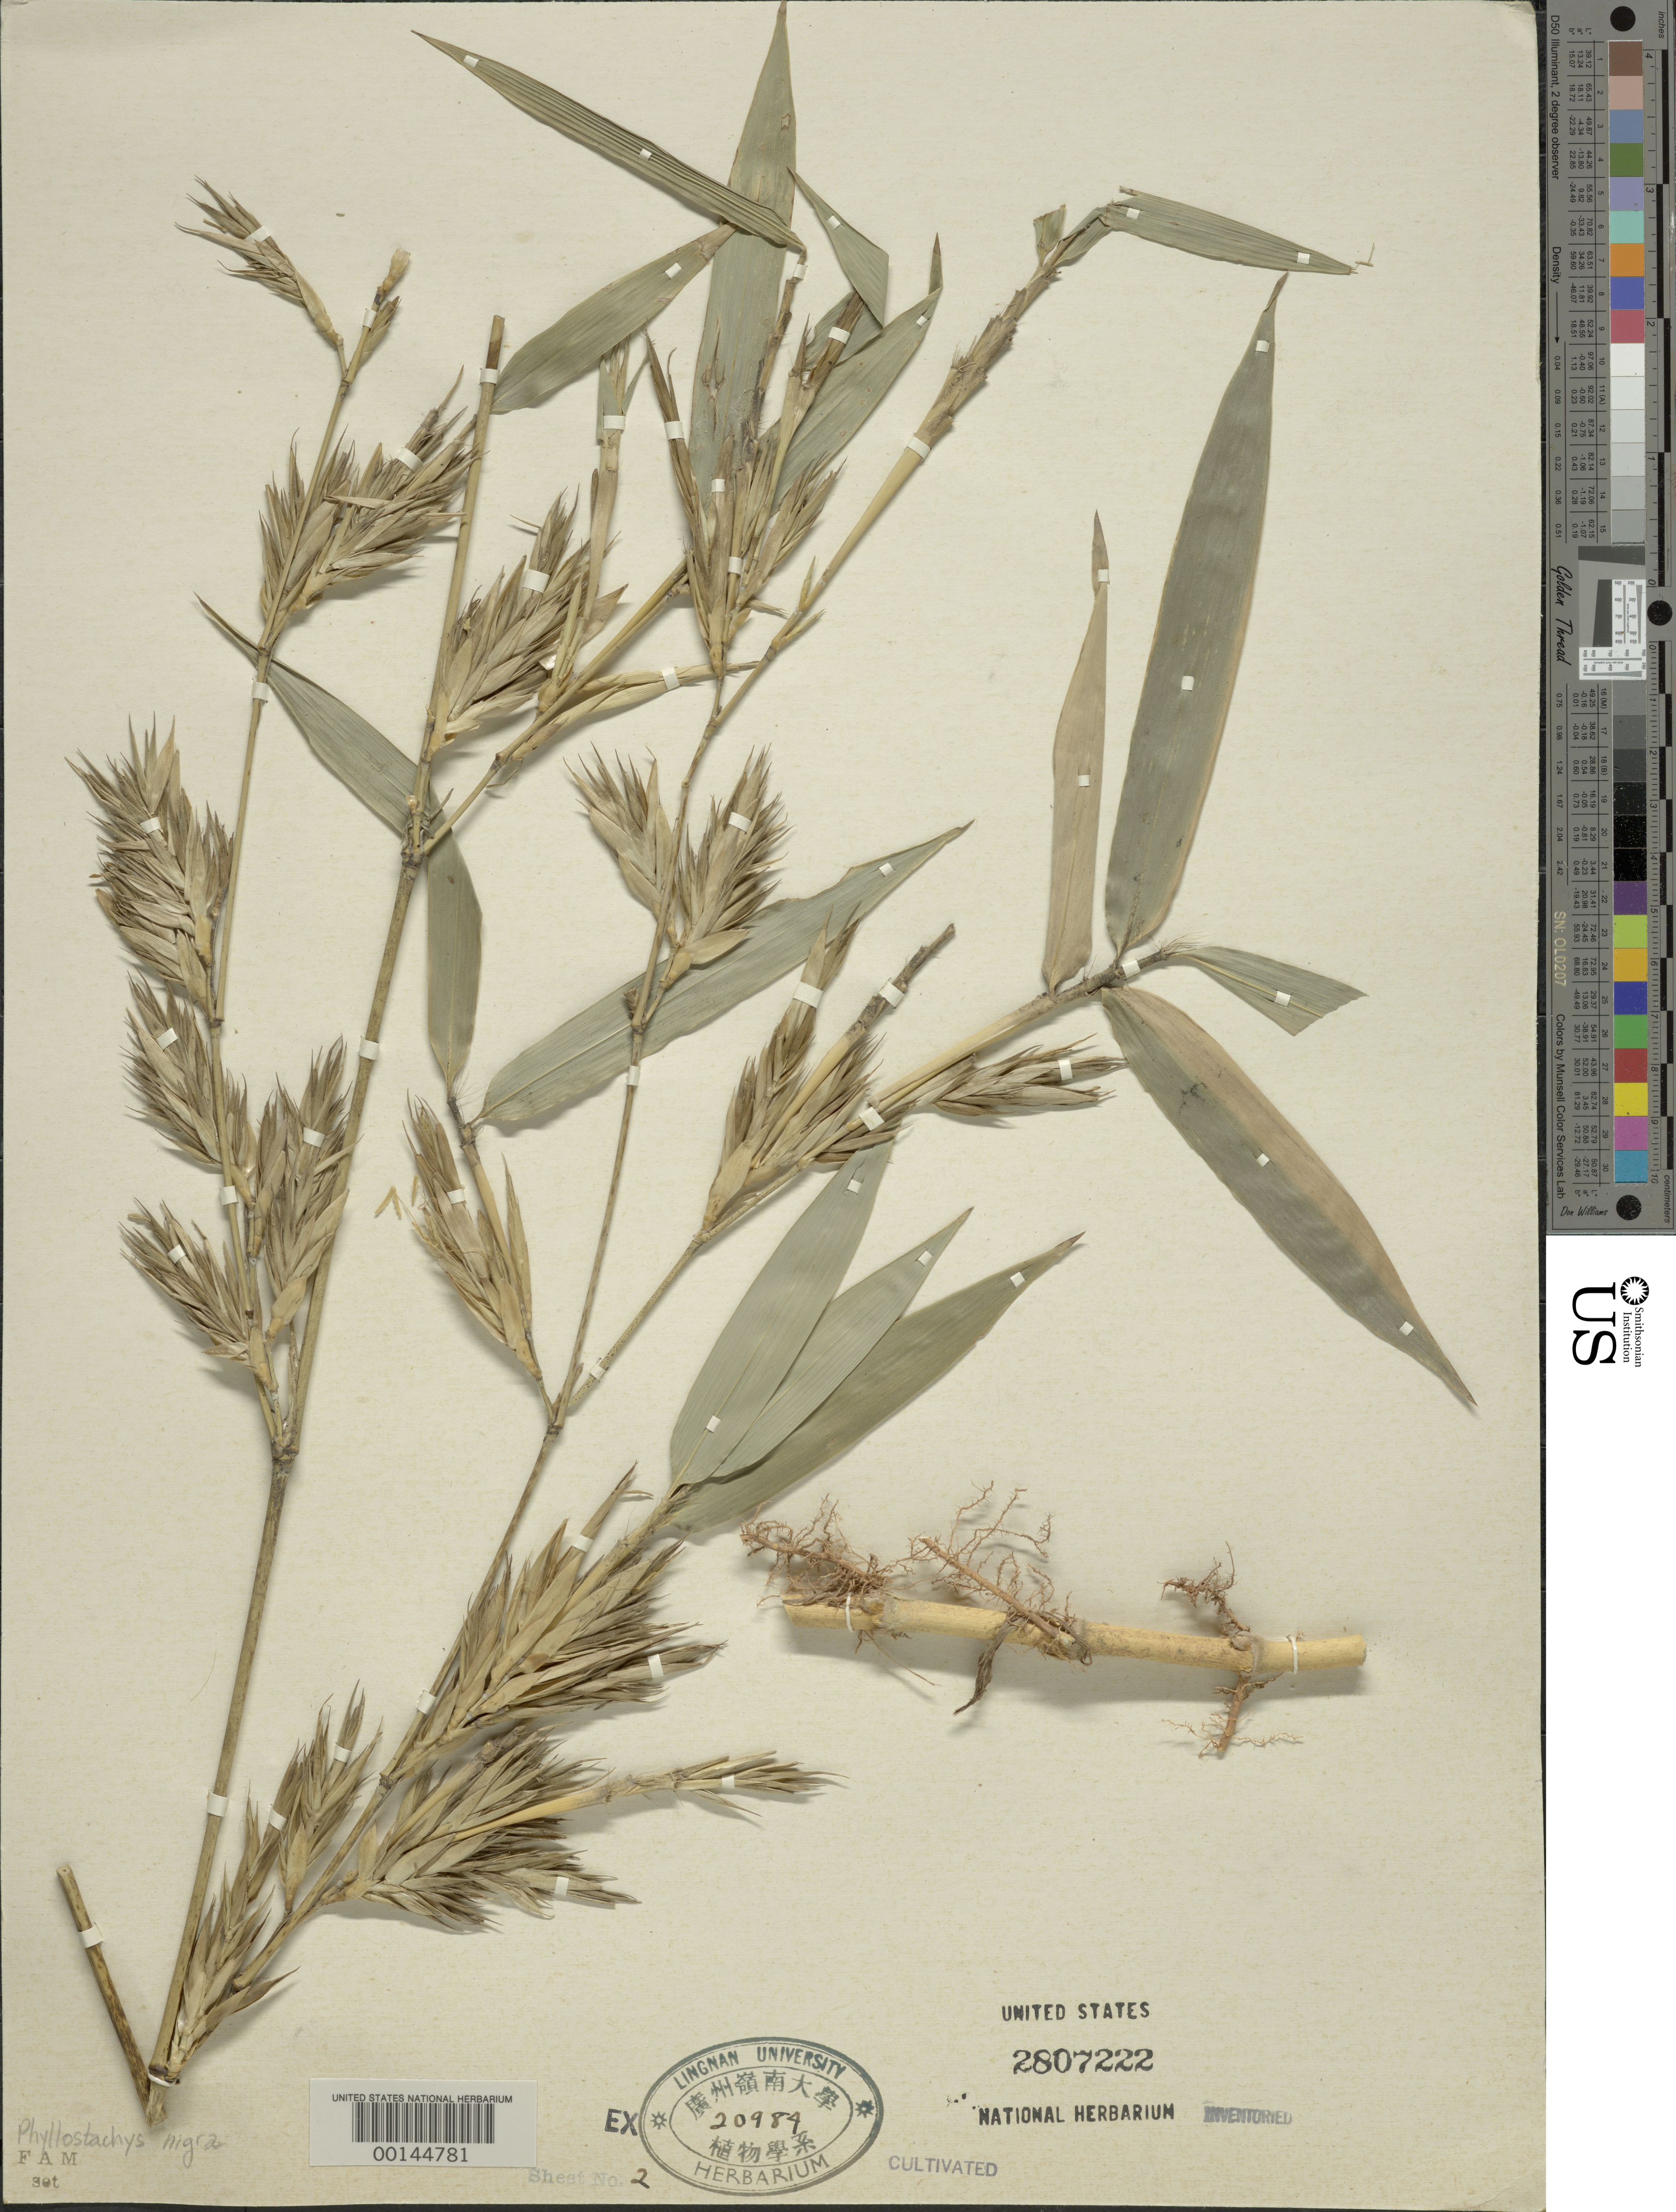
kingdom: Plantae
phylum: Tracheophyta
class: Liliopsida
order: Poales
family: Poaceae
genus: Phyllostachys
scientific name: Phyllostachys nigra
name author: (Lodd. ex Lindl.) Munro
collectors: F. A. McClure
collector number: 20003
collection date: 1925-04-28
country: China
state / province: Guangdong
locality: Oo Shek, on the Sui River, from Mr. Tsoi Hung Fan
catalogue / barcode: US 2807222